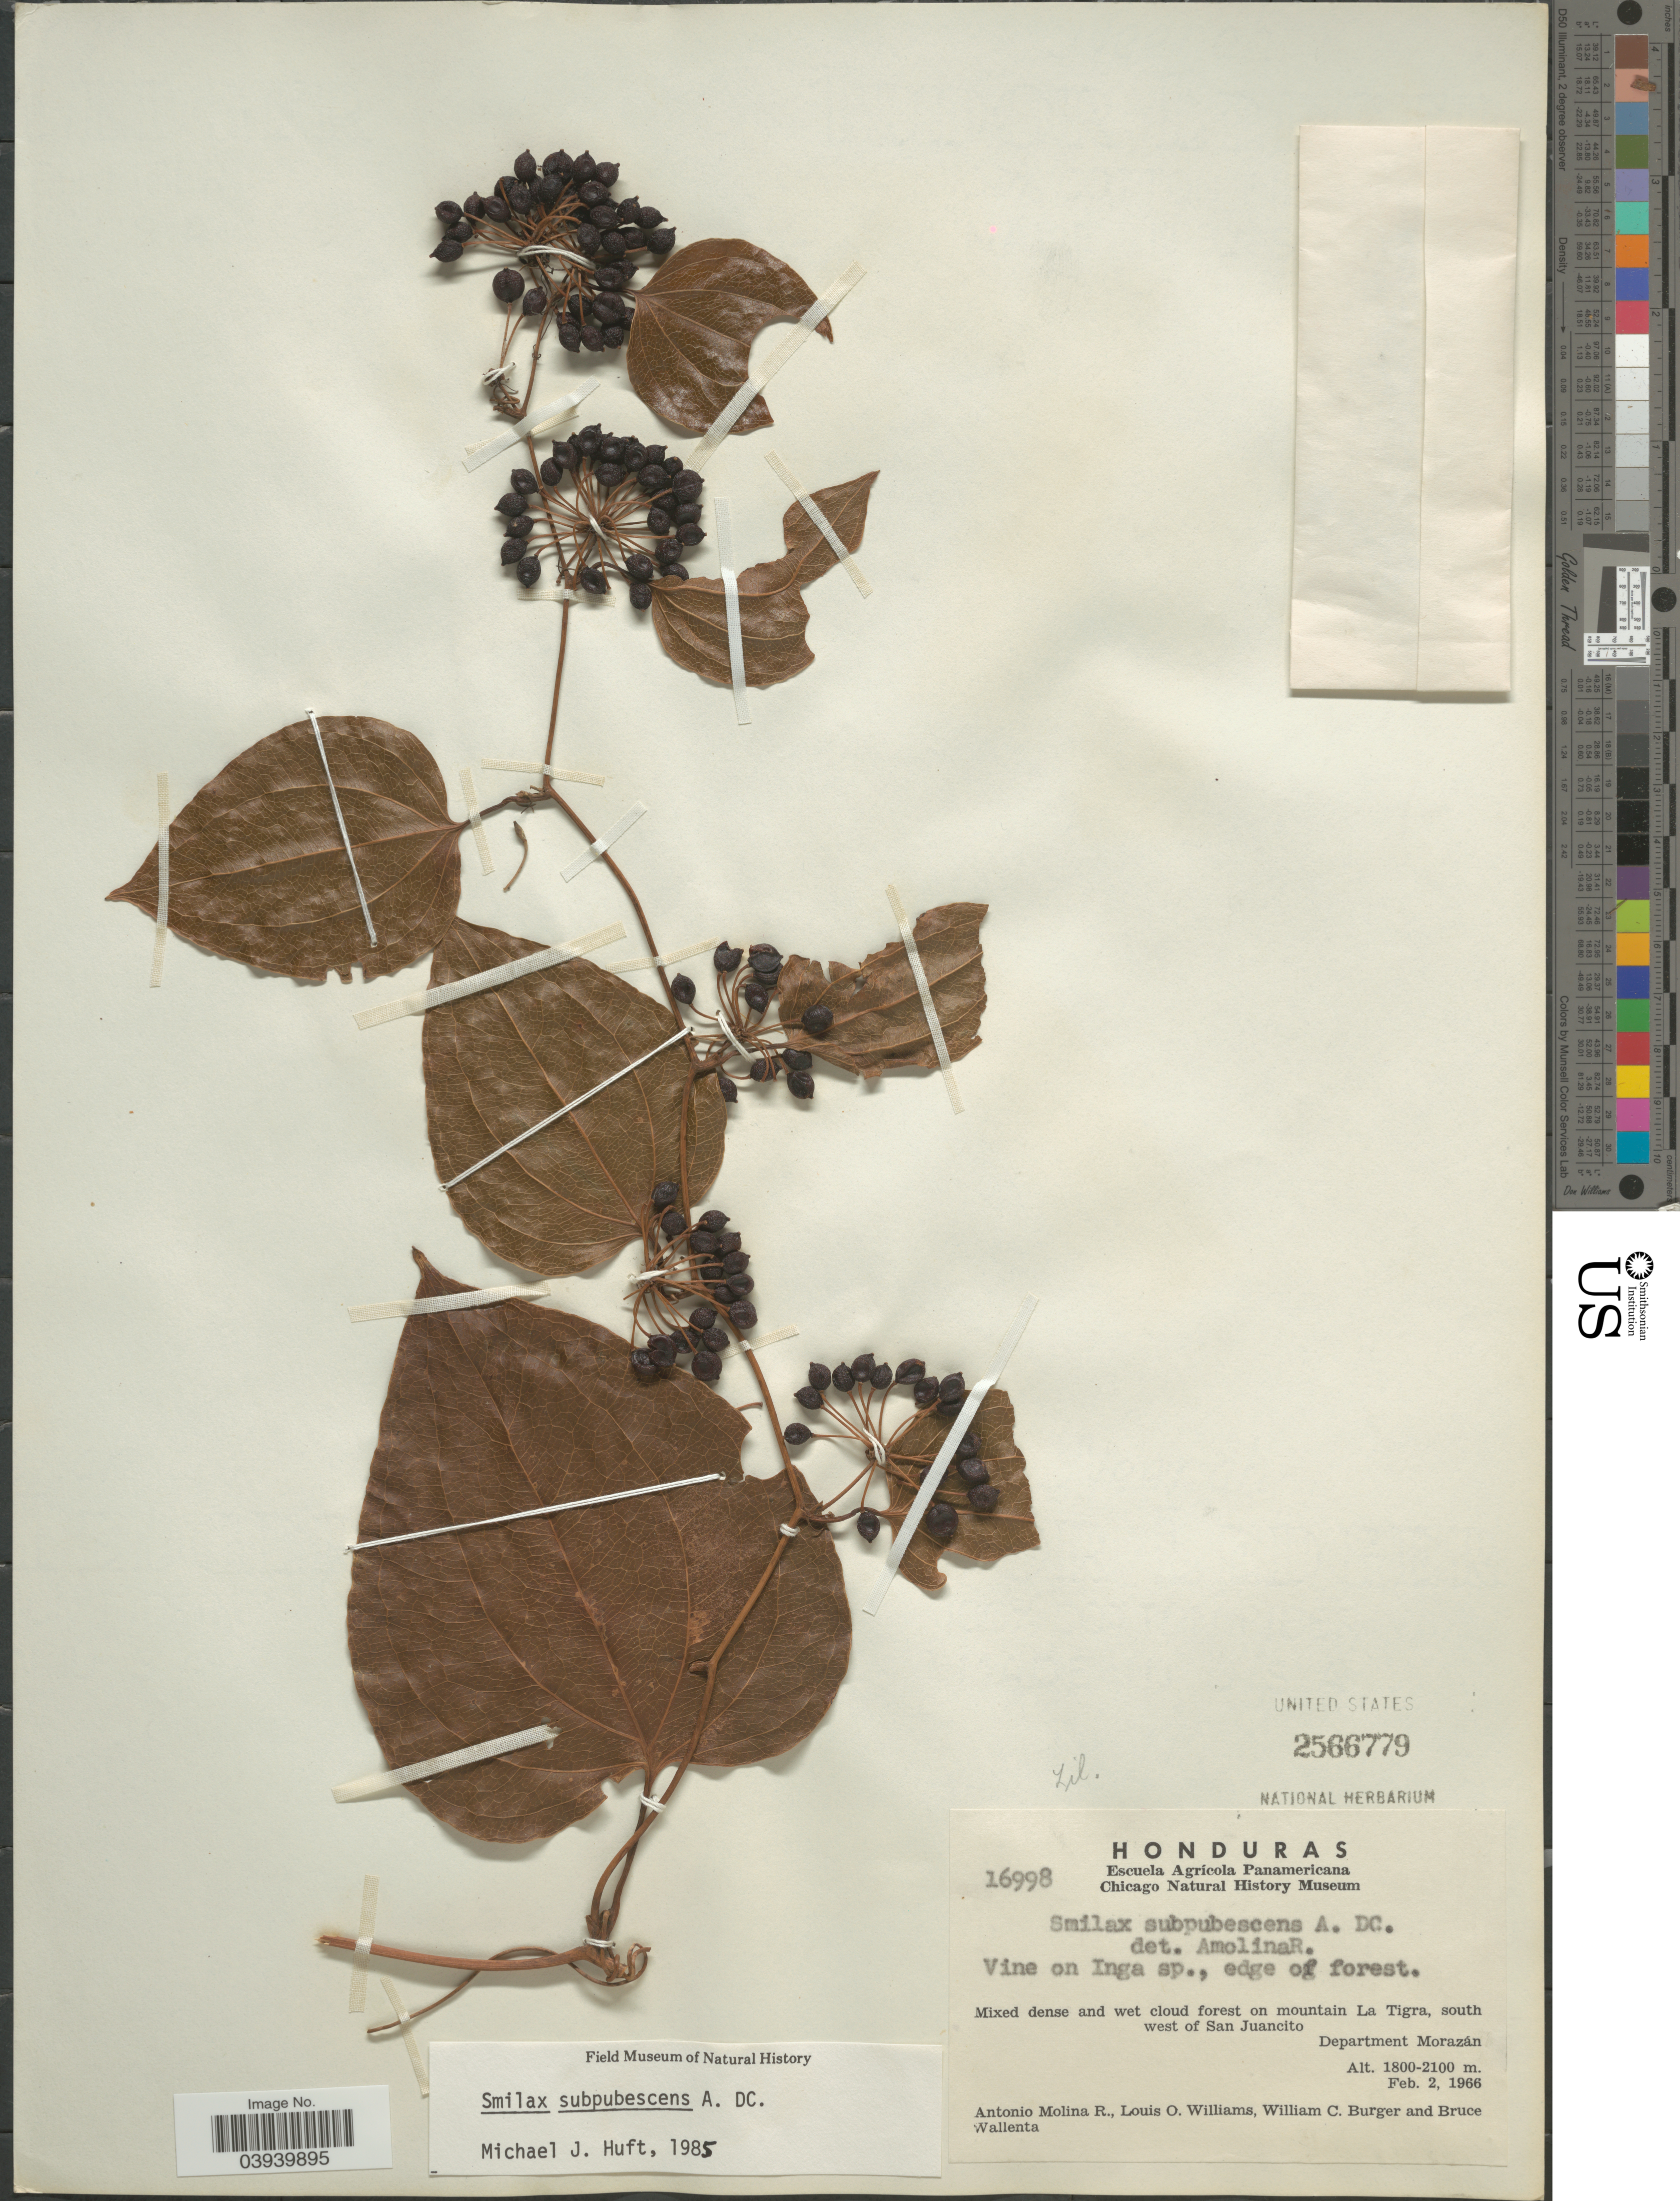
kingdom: Plantae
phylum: Tracheophyta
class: Liliopsida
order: Liliales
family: Smilacaceae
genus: Smilax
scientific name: Smilax subpubescens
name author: A. DC.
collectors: A. Molina R., L. O. Williams, W. Burger & B. Wallenta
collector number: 16998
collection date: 1966-02-02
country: Honduras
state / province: Fco. Morazán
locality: Mixed dense and wet cloud forest on mountain La Tigra, south west of San Juancito. Department Morazán.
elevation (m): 1800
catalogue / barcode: US 2566779